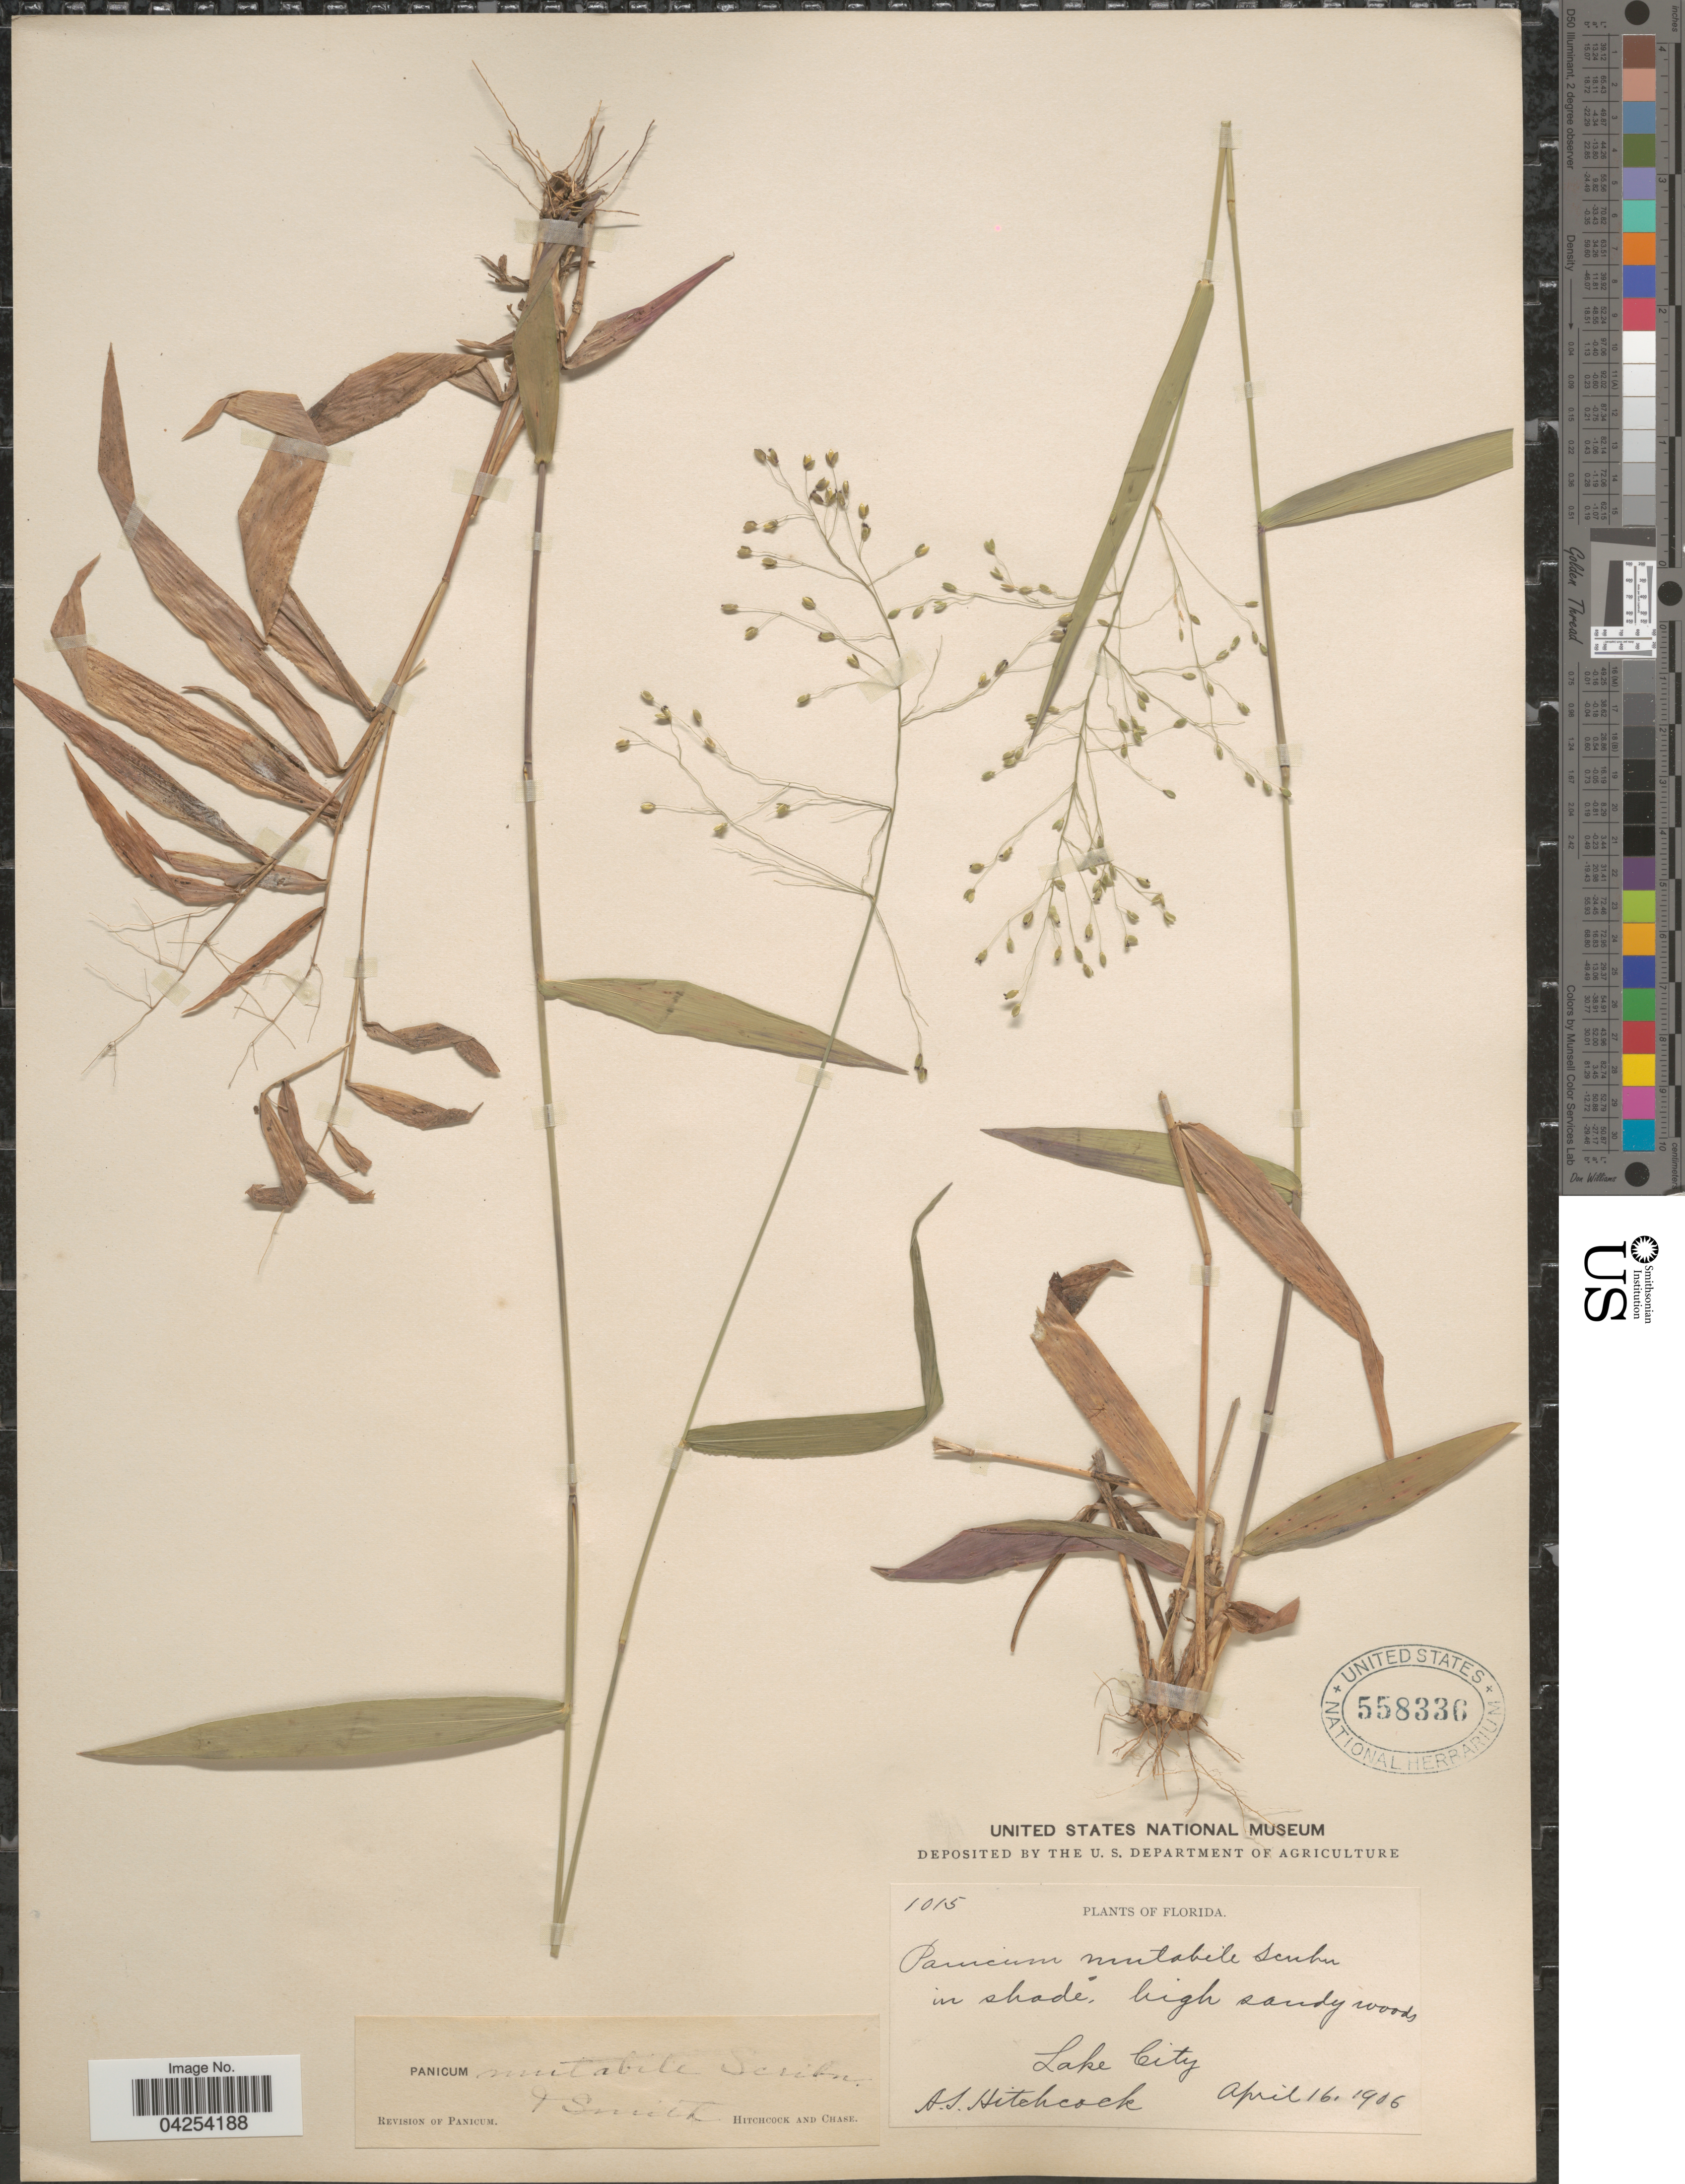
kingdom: Plantae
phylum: Tracheophyta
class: Liliopsida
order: Poales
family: Poaceae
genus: Dichanthelium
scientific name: Dichanthelium commutatum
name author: (Schult.) Gould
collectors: A. S. Hitchcock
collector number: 1015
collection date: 1906-04-16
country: United States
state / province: Florida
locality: Lake City.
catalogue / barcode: US 558336